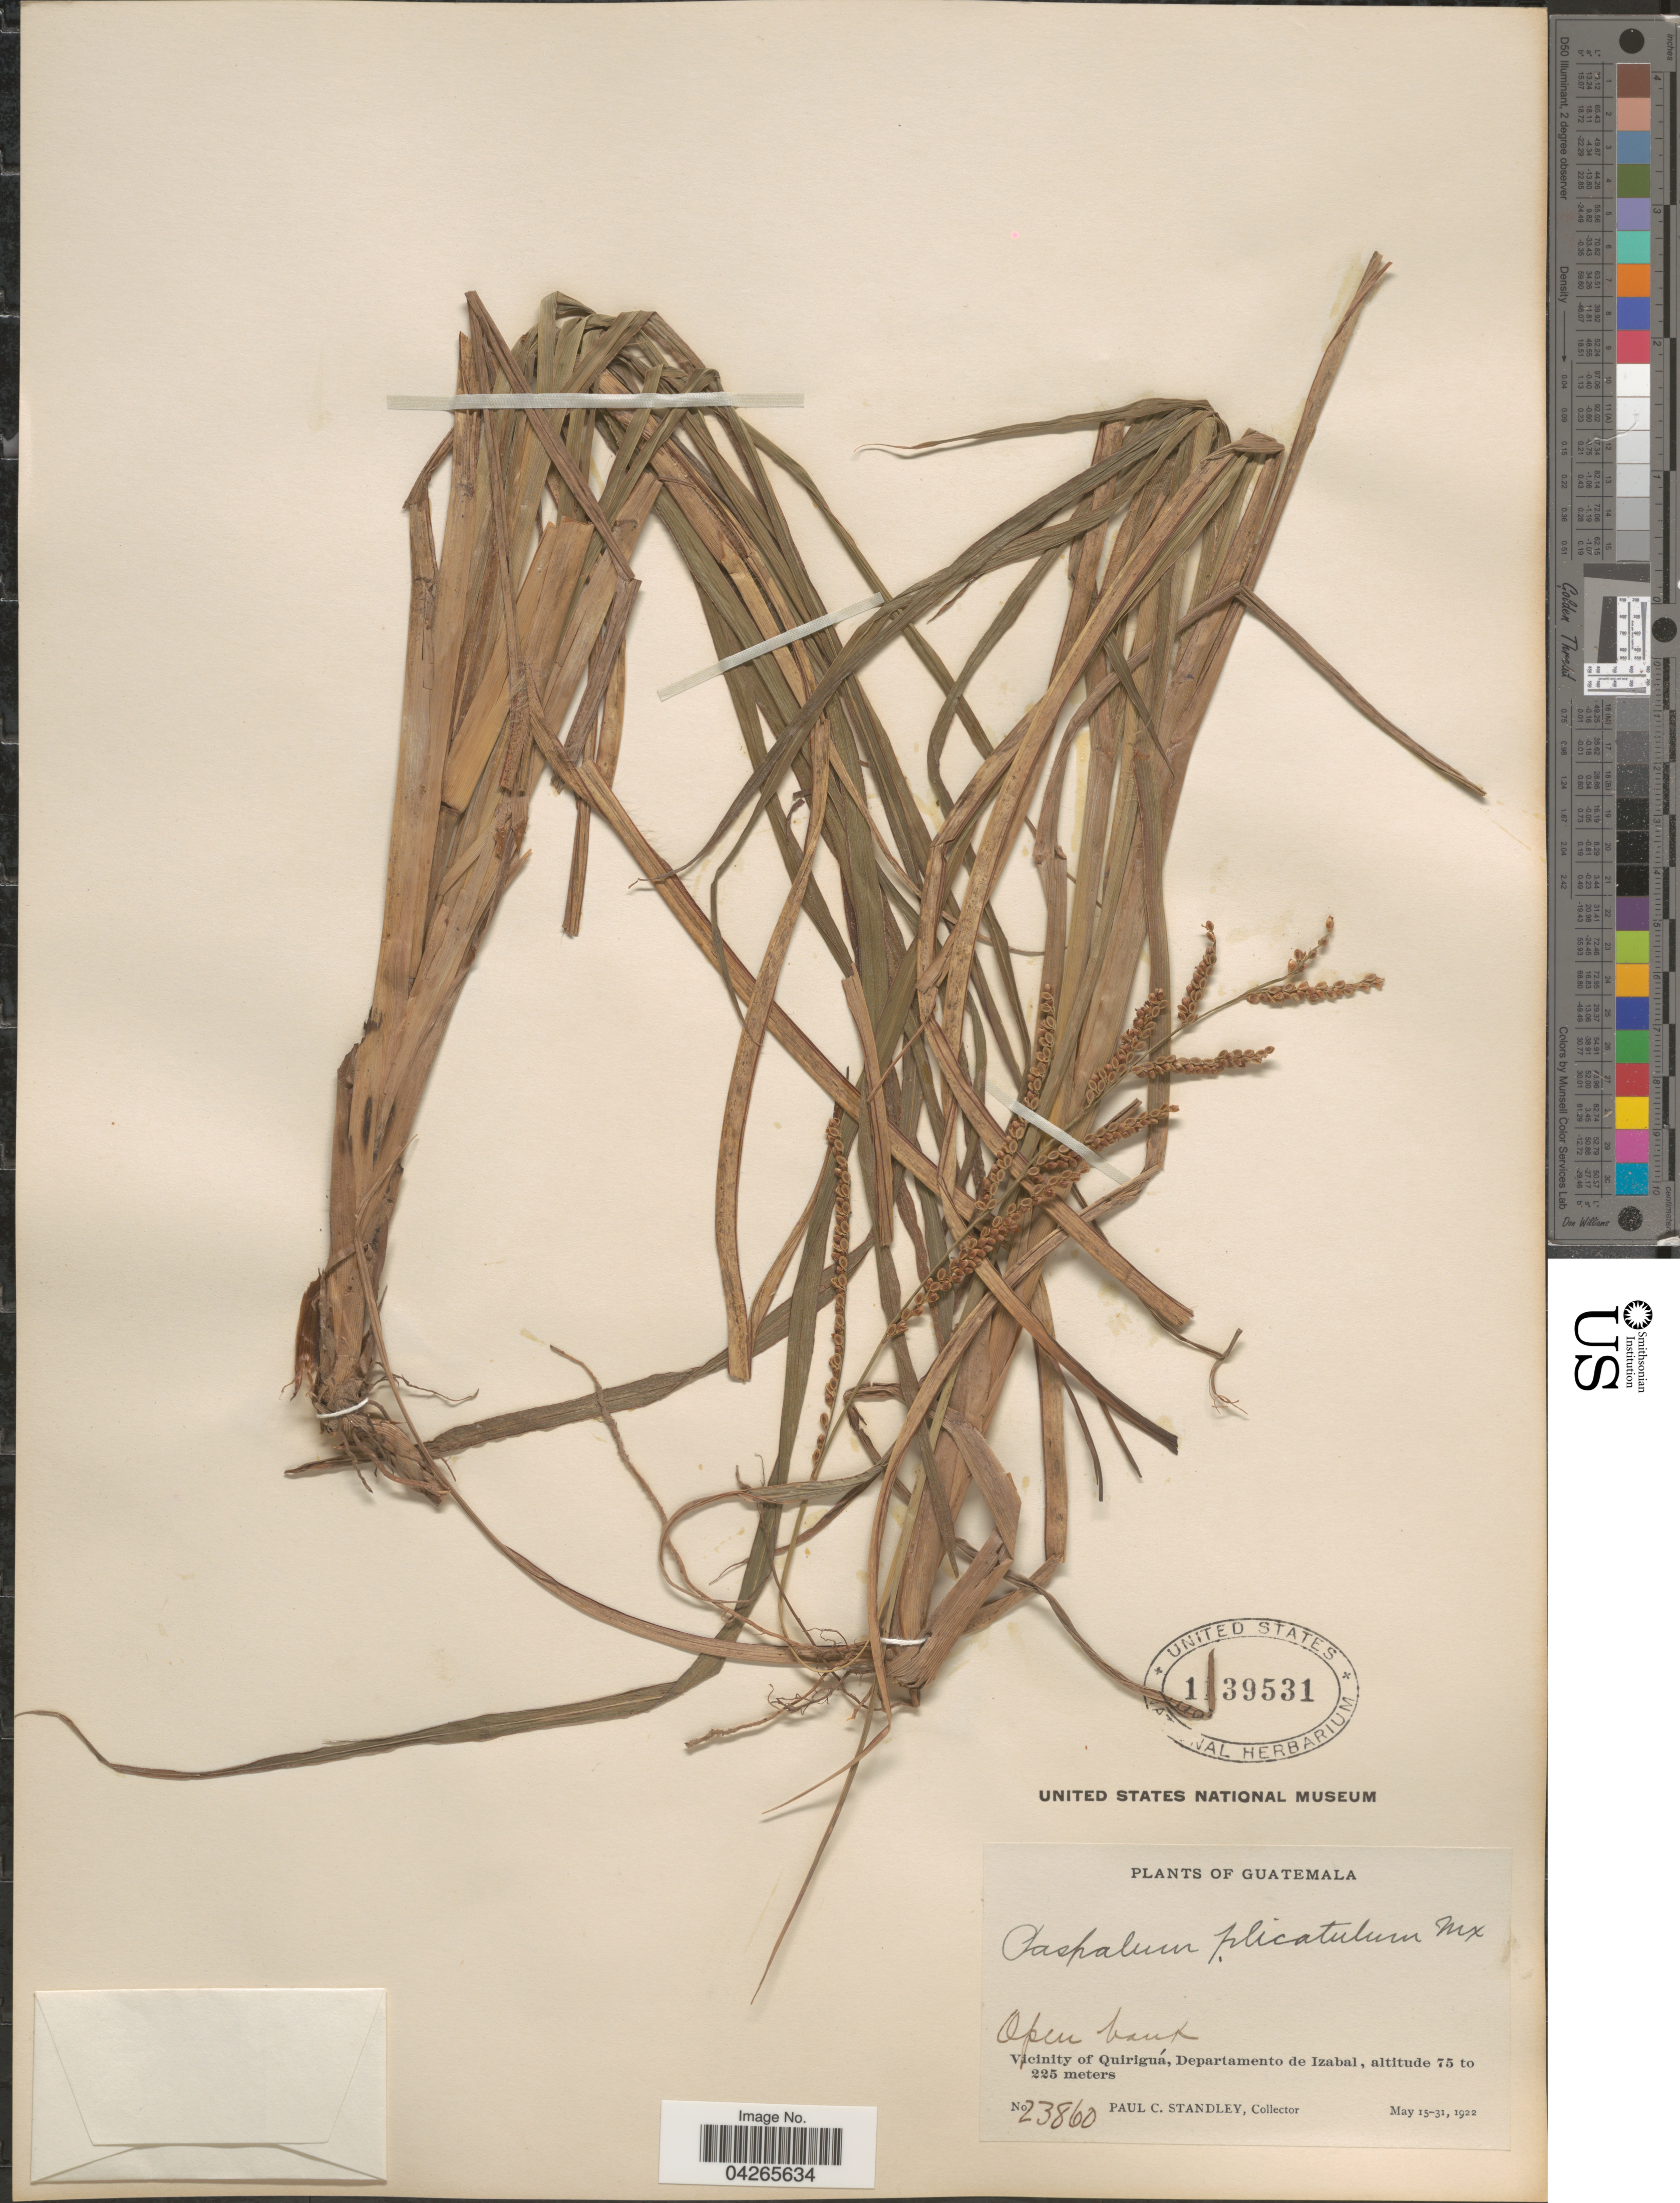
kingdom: Plantae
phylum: Tracheophyta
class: Liliopsida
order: Poales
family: Poaceae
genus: Paspalum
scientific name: Paspalum plicatulum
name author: Michx.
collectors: P. C. Standley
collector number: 23860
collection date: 1922-05-15/1922-05-31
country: Guatemala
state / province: Izabal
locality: Open bank. Vicinity of Quiriguá, Departamento de Izabal.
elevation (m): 75